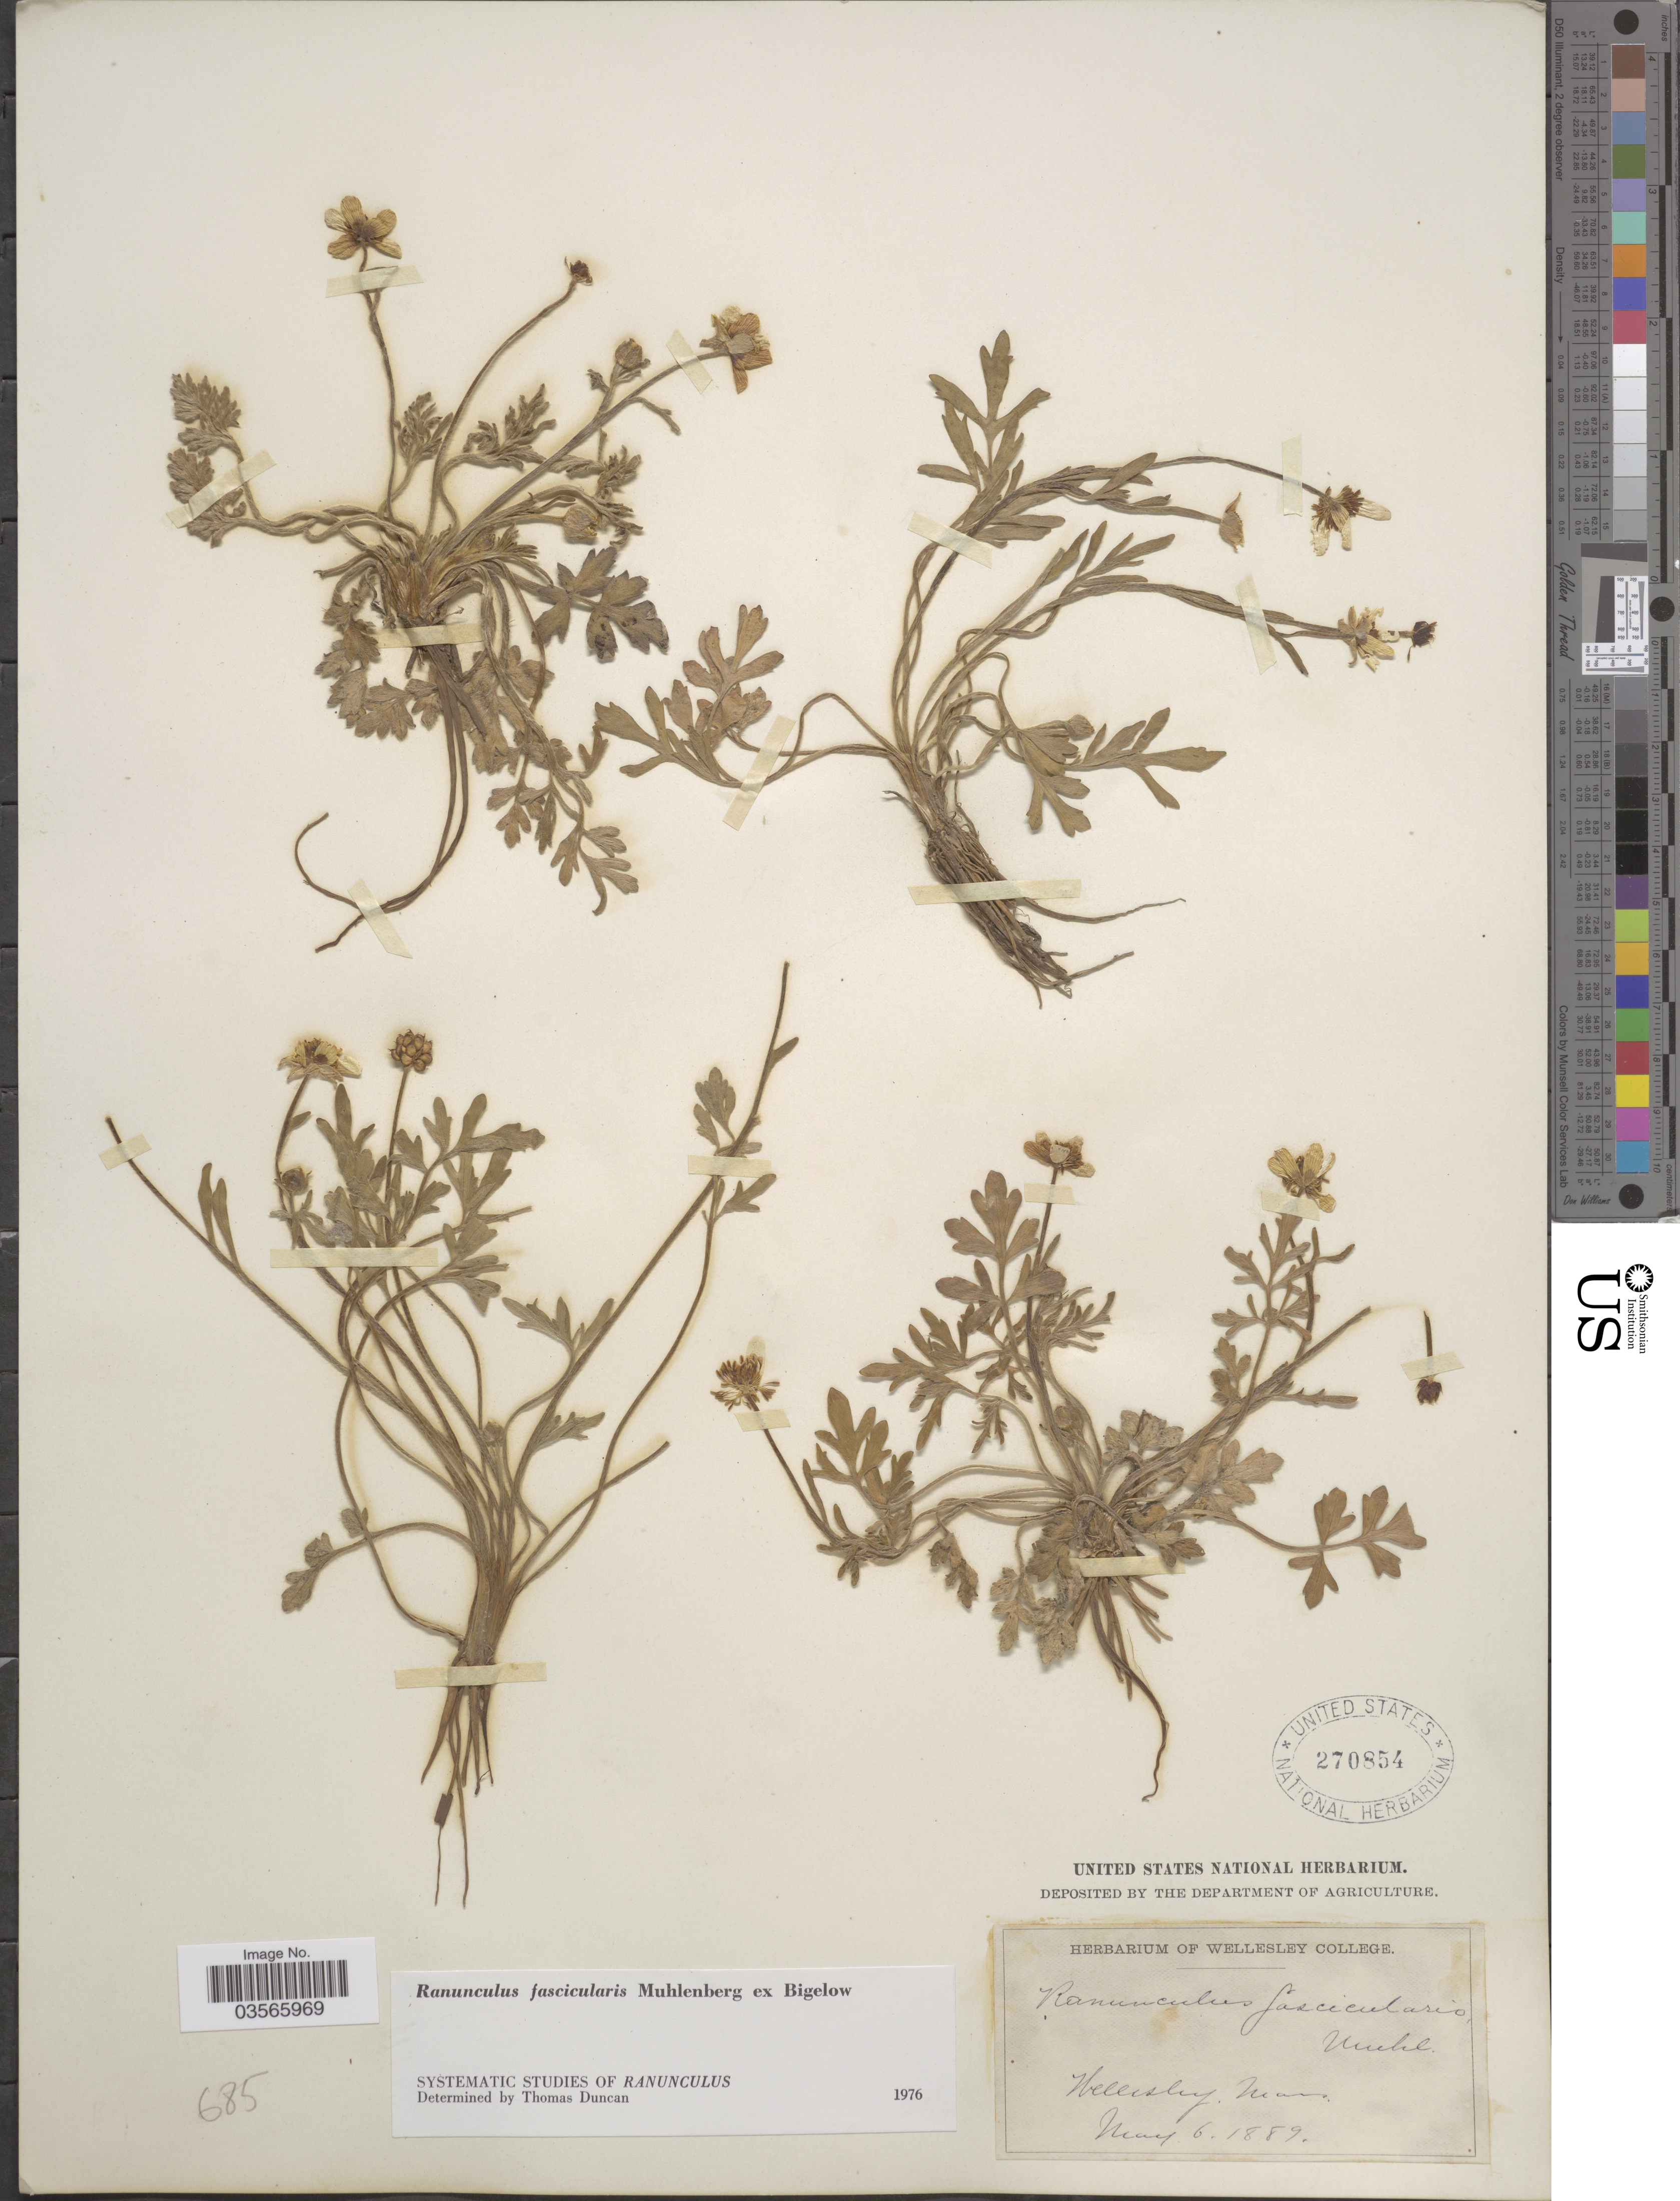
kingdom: Plantae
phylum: Tracheophyta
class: Magnoliopsida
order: Ranunculales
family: Ranunculaceae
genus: Ranunculus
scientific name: Ranunculus fascicularis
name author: Muhl. ex Bigelow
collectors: ex herb. Wellesley College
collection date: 1889-05-06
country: United States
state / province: Massachusetts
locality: Wellesley.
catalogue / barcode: US 270854